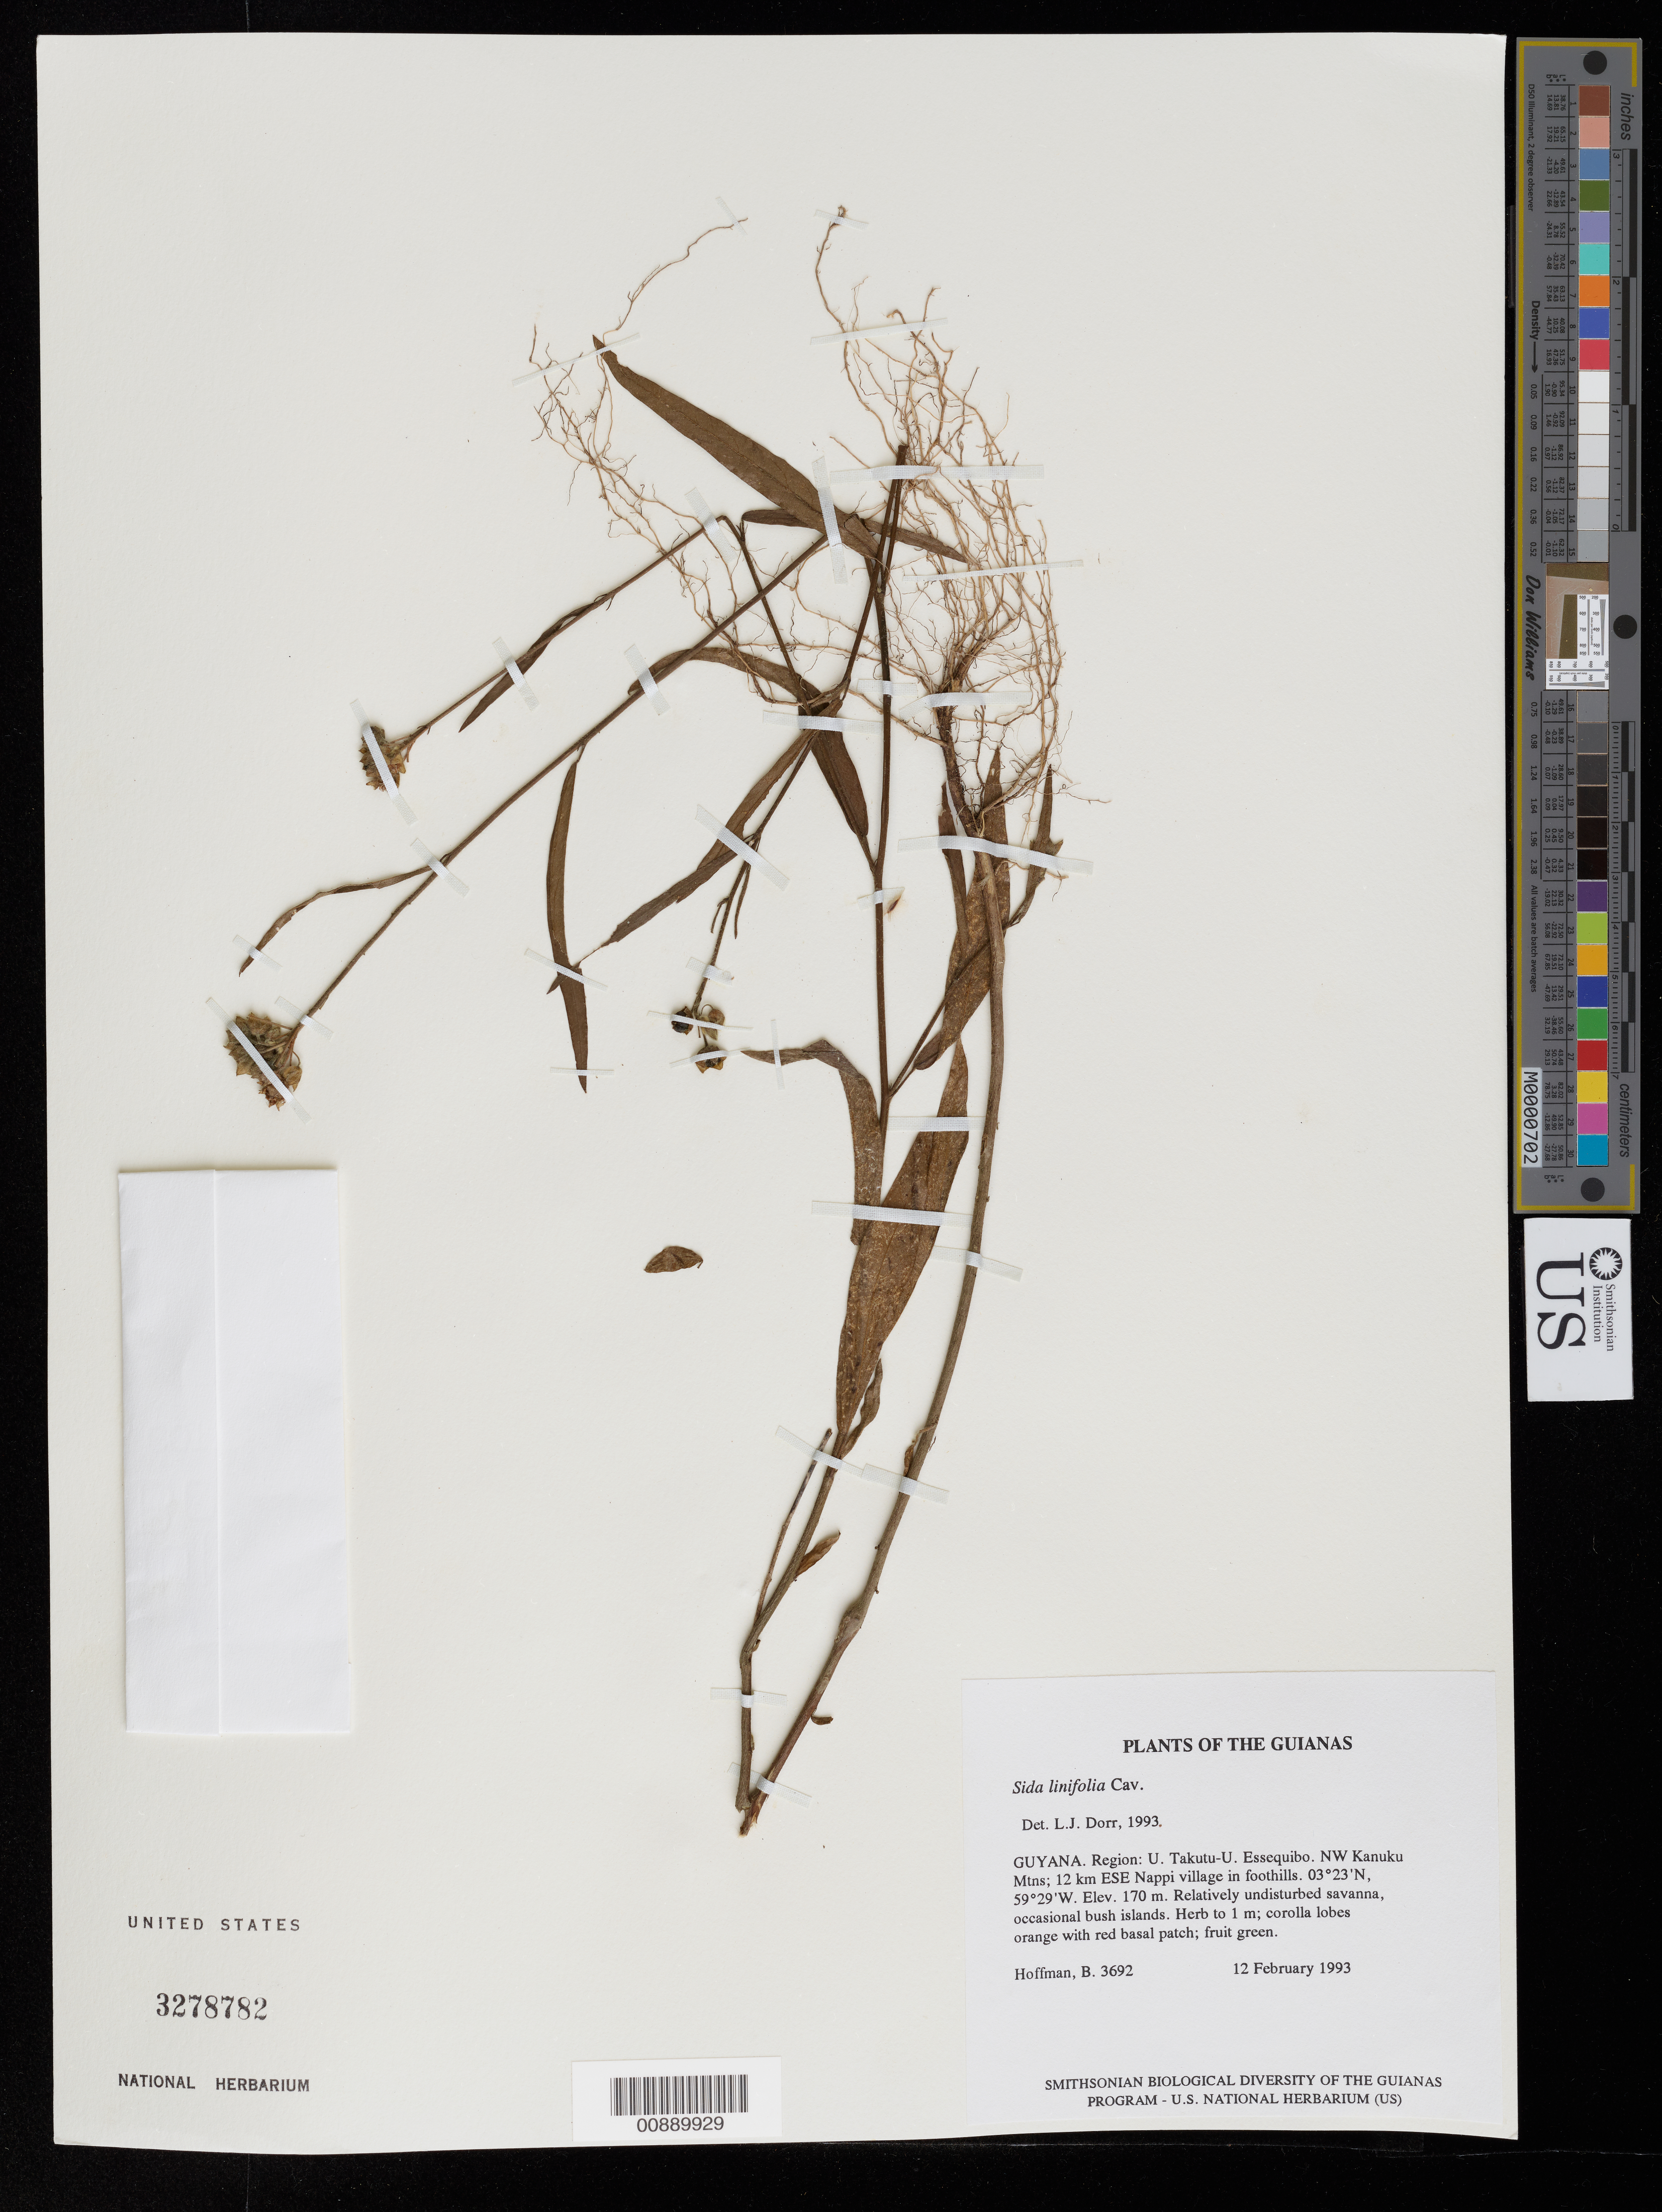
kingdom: Plantae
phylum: Tracheophyta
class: Magnoliopsida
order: Malvales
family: Malvaceae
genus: Sida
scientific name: Sida linifolia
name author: Cav.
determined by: Dorr, L. J., (BOT), Smithsonian Institution - National Museum of Natural History (UNITED STATES)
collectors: B. Hoffman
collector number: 3692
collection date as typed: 12 February 1993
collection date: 1993-02-12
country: Guyana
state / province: U. Takutu-U. Essequibo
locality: NW Kanuku Mountains; 12 km ESE of Nappi village in foothills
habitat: Relatively undisturbed savanna, occasional bush islands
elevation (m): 170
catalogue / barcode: US 3278782